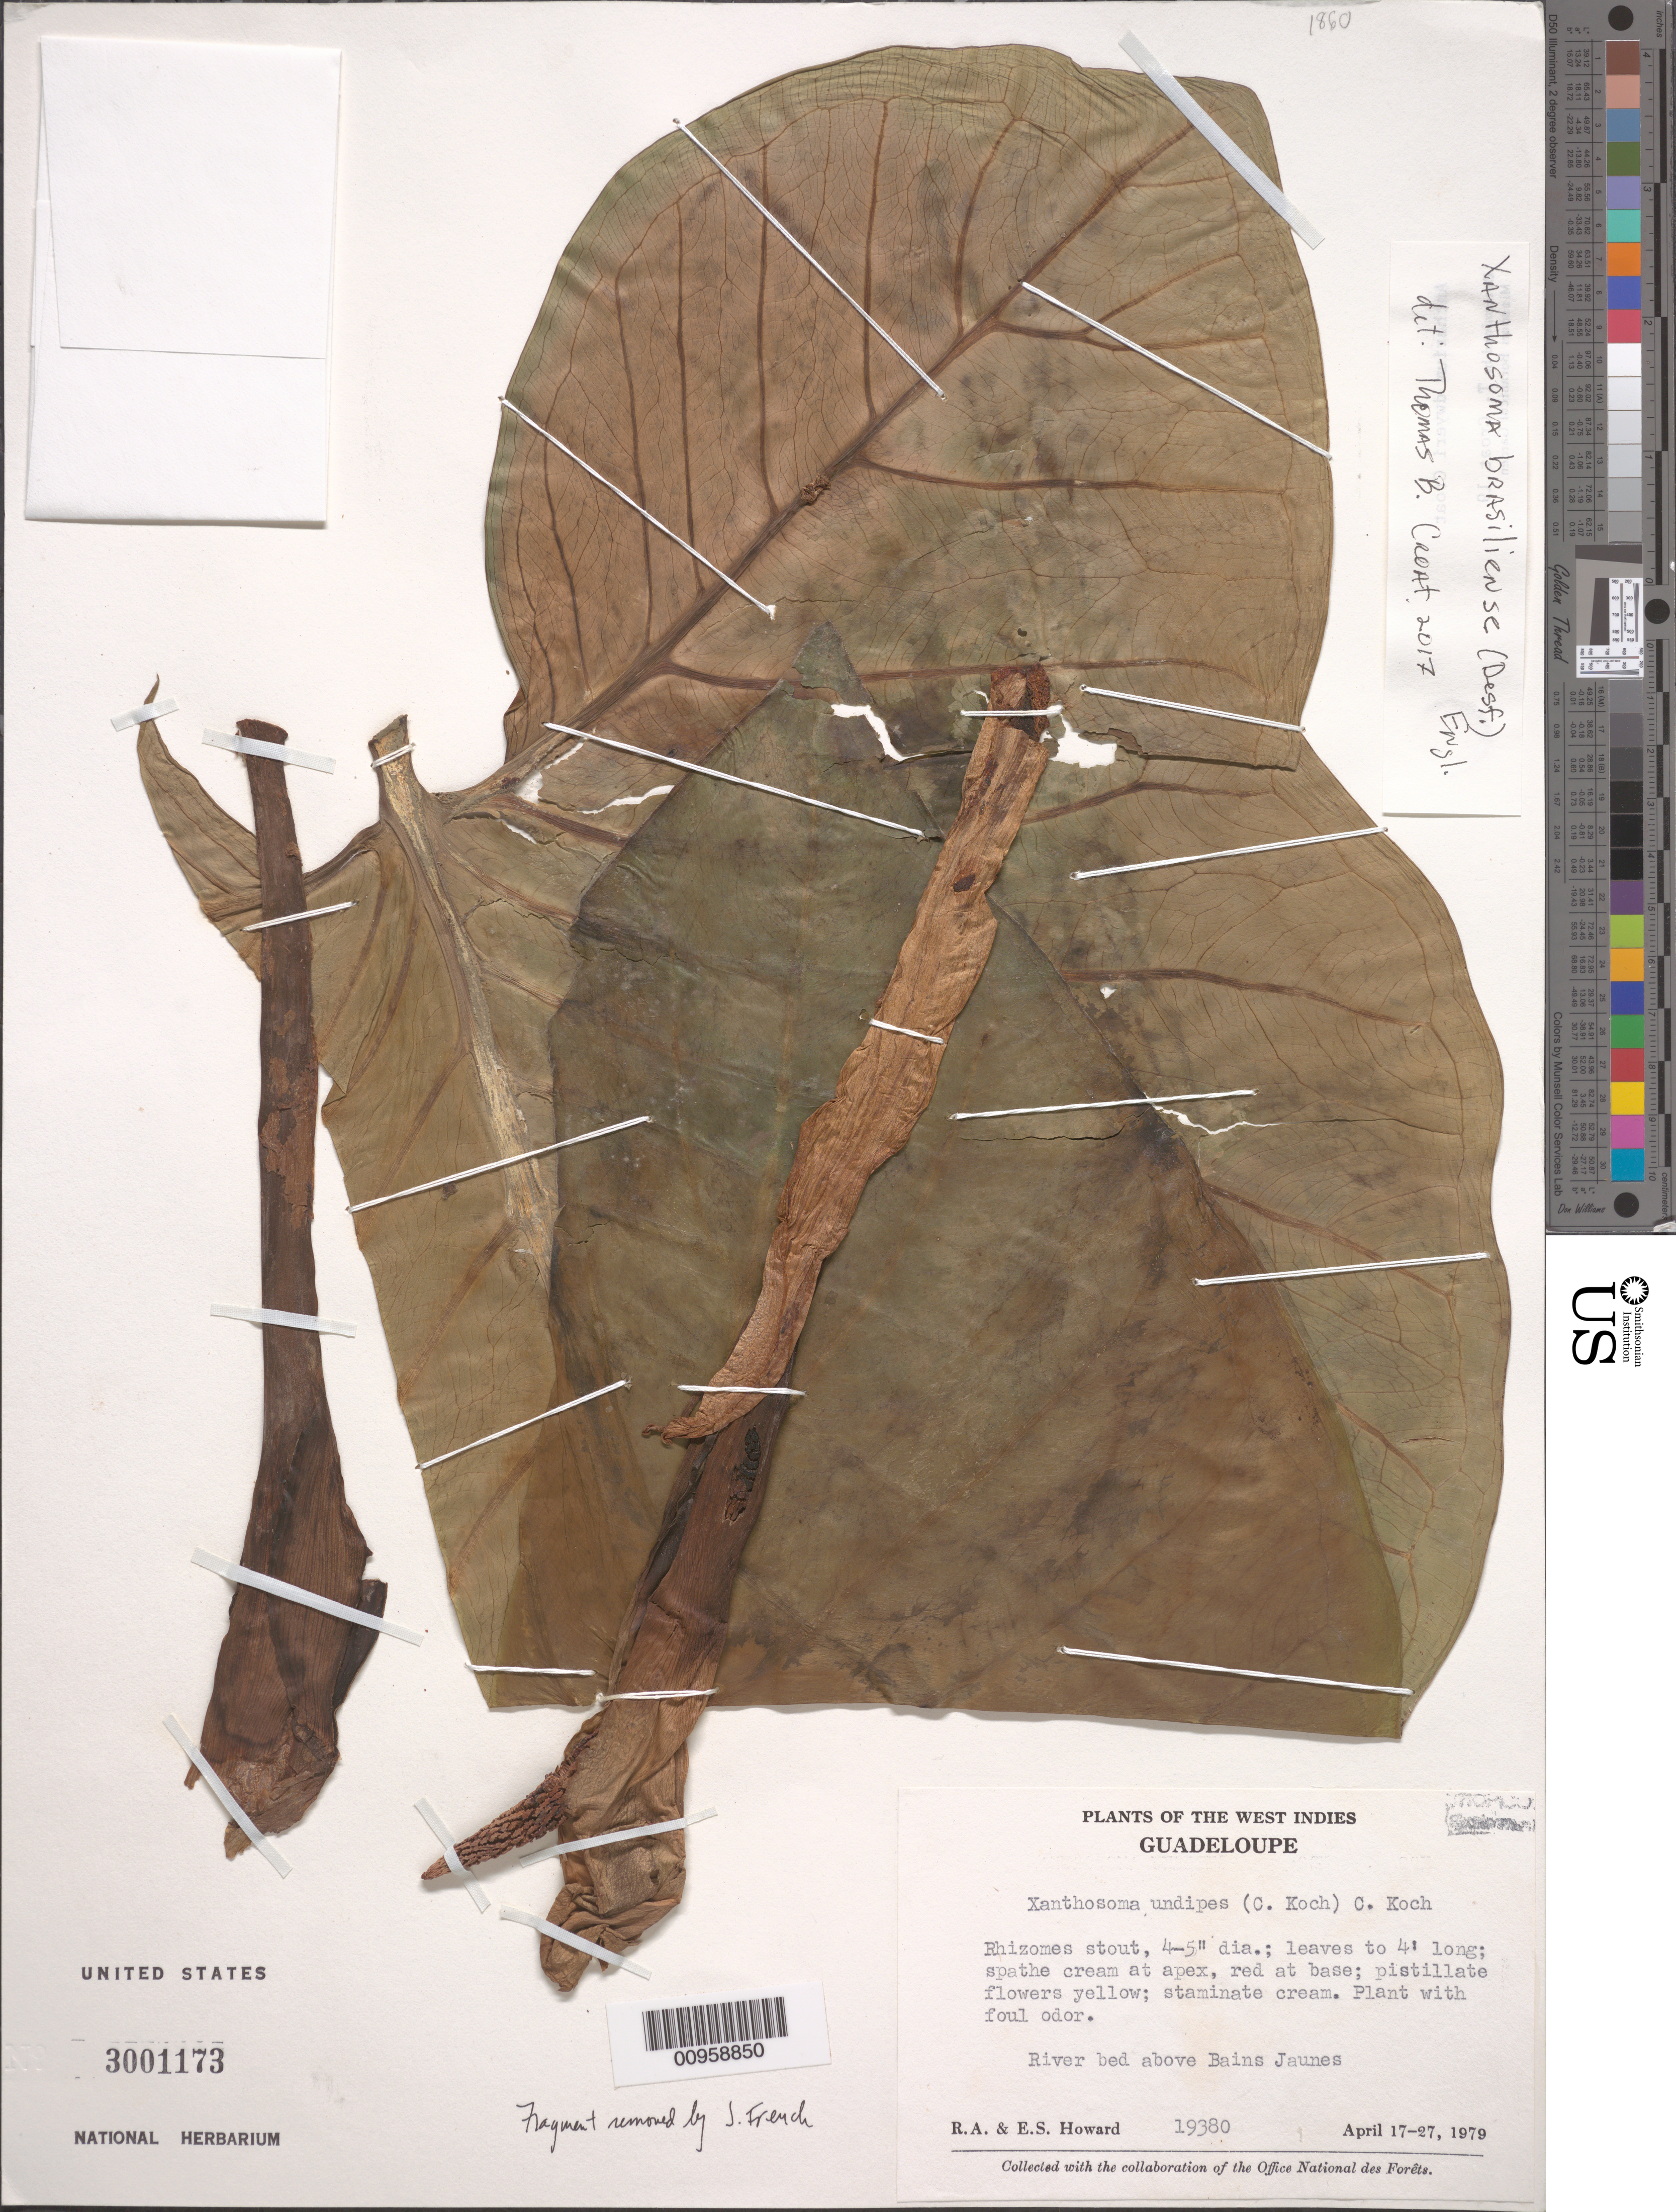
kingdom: Plantae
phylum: Tracheophyta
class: Liliopsida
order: Alismatales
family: Araceae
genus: Xanthosoma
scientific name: Xanthosoma brasiliense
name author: (Desf.) Engl.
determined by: Croat, Thomas B., Missouri Botanical Garden (MO)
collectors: R. A. Howard & E. S. Howard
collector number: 19380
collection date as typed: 17 Apr 1979 to 27 Apr 1979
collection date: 1979-04-17/1979-04-27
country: Guadeloupe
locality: Above Bains Jaunes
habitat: River bed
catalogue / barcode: US 3001173